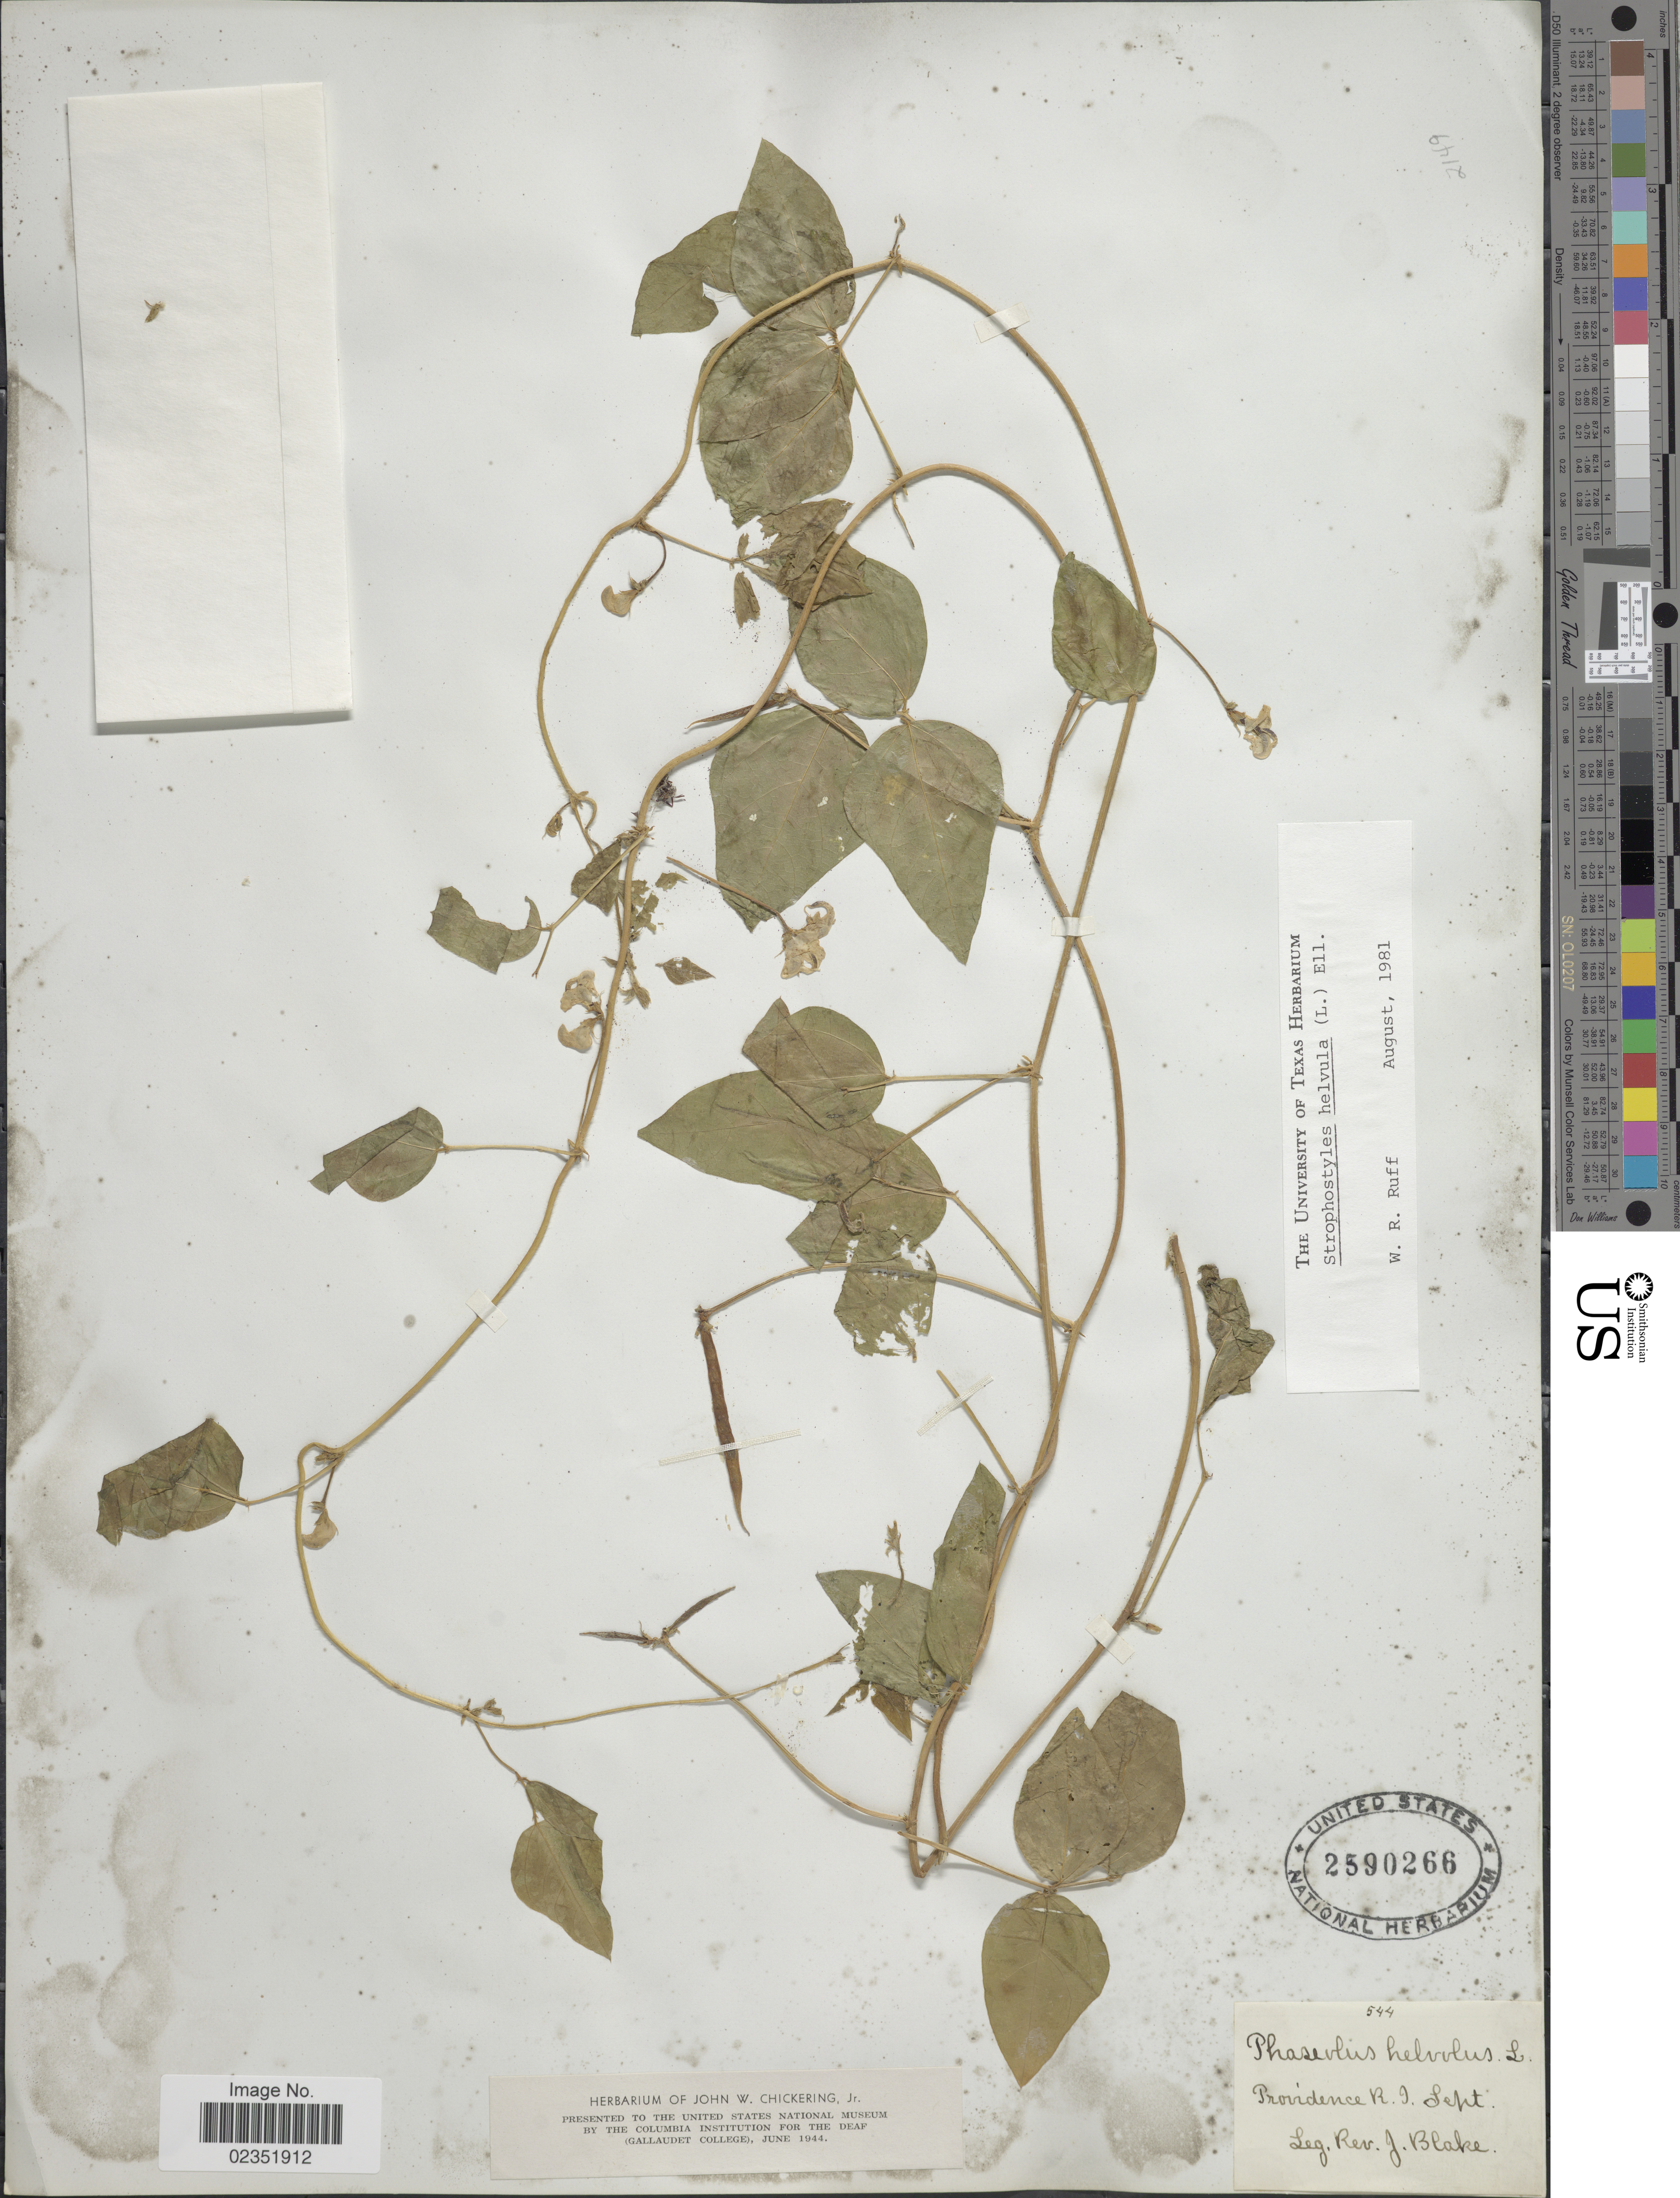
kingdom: Plantae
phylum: Tracheophyta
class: Magnoliopsida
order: Fabales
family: Fabaceae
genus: Strophostyles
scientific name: Strophostyles helvola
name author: (L.) Elliott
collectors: J. Blake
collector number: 544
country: United States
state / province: Rhode Island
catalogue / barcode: US 2590266